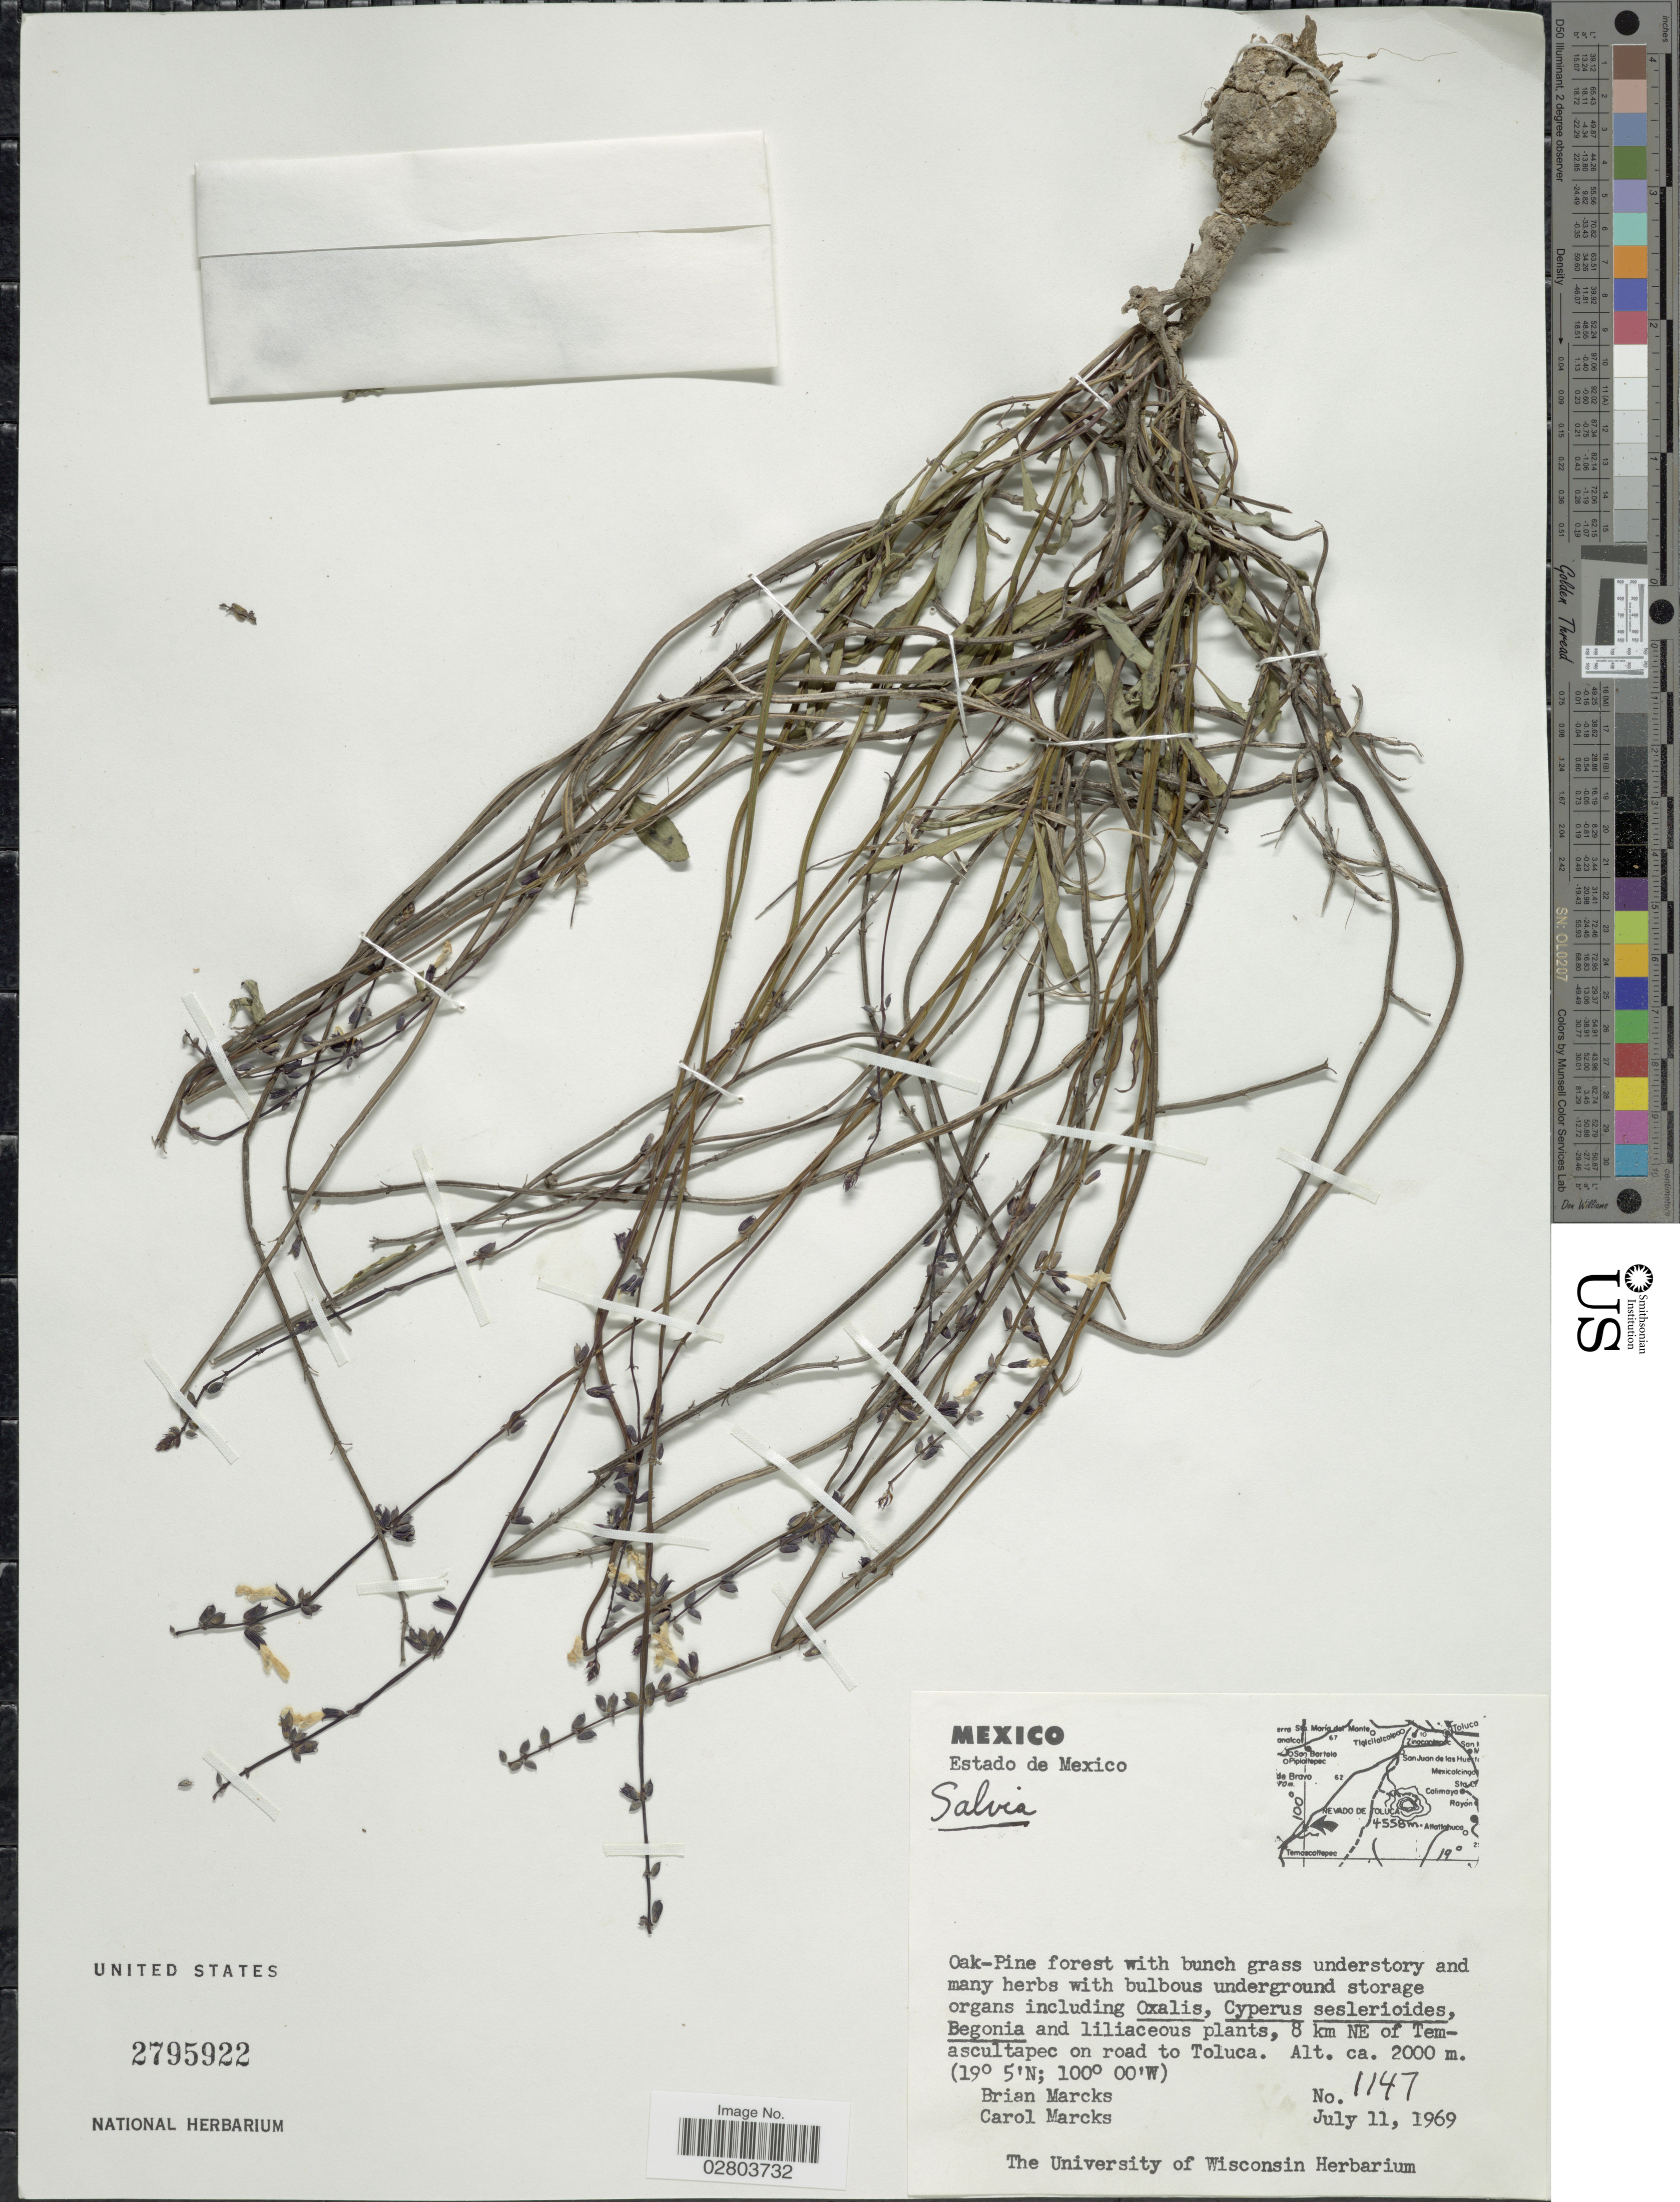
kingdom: Plantae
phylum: Tracheophyta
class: Magnoliopsida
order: Lamiales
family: Lamiaceae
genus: Salvia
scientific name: Salvia sp.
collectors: B. Marcks & Marcks, C.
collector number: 1147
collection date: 1969-07-11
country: Mexico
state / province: México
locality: Estado de Mexico. 8 km NE of Temascultapec on road to Toluca.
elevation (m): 2000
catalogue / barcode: US 2795922